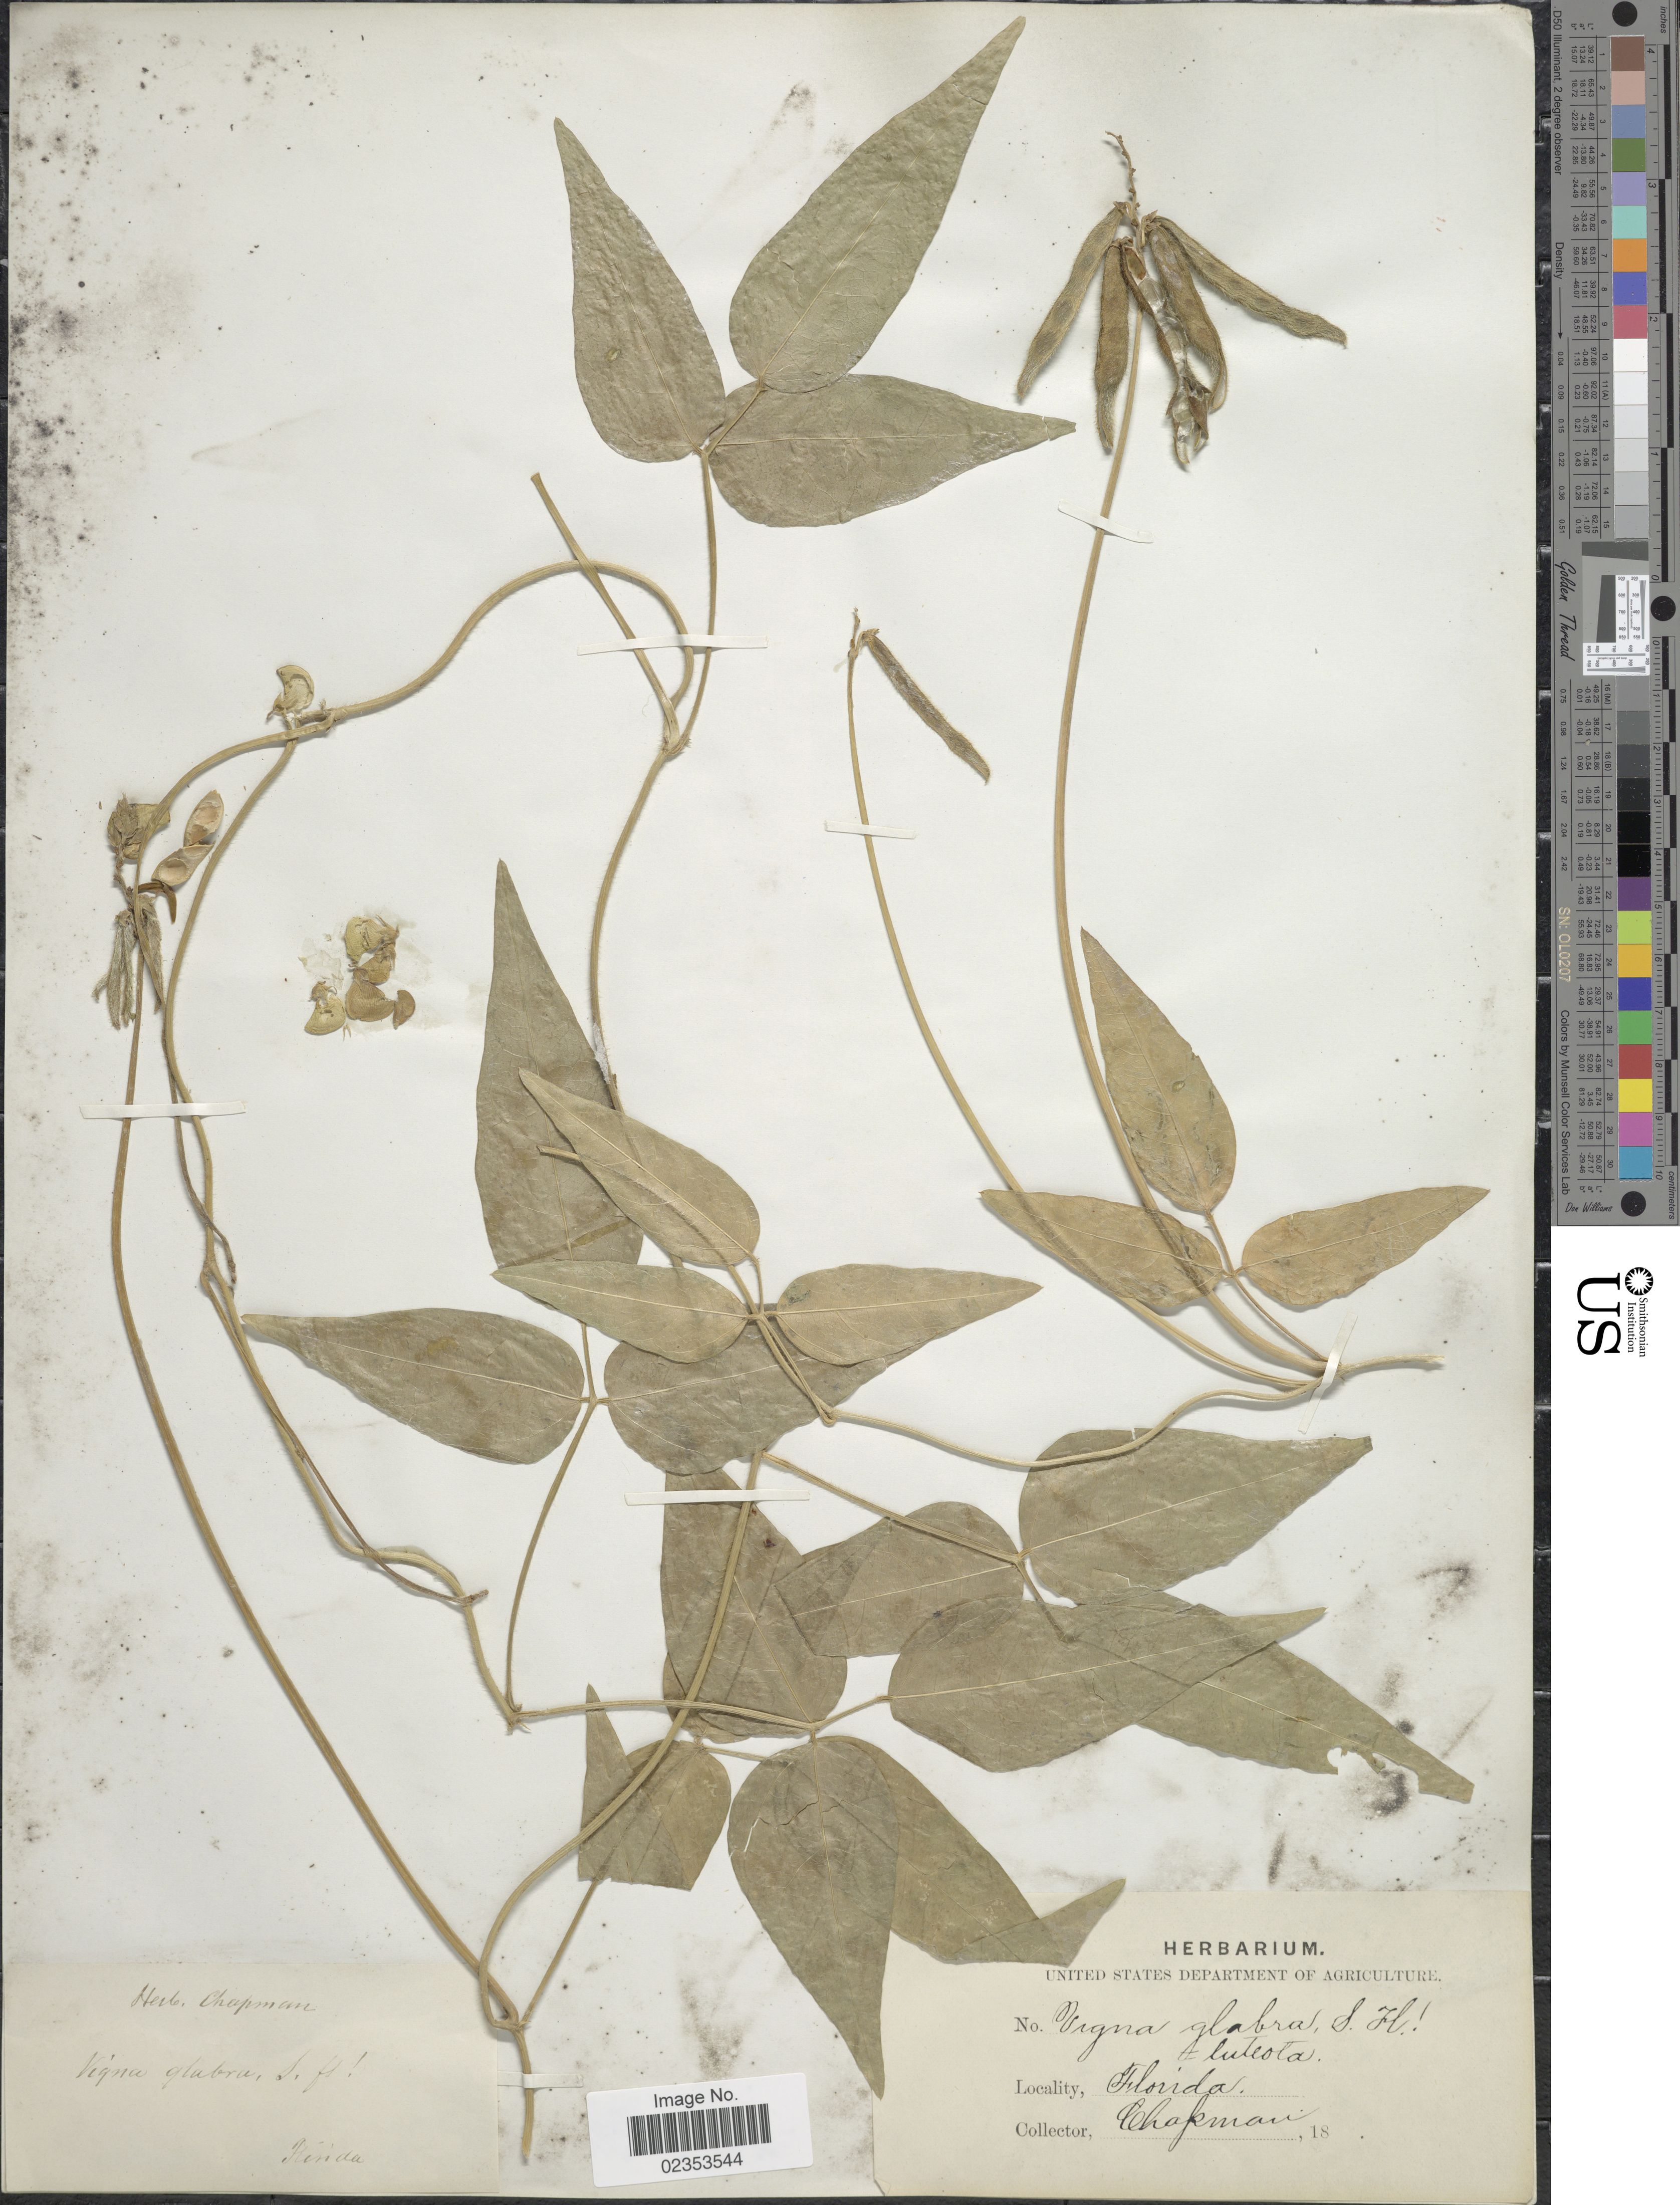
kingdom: Plantae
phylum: Tracheophyta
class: Magnoliopsida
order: Fabales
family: Fabaceae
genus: Vigna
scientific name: Vigna luteola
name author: (Jacq.) Benth.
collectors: A. Chapman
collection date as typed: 18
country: United States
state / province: Florida